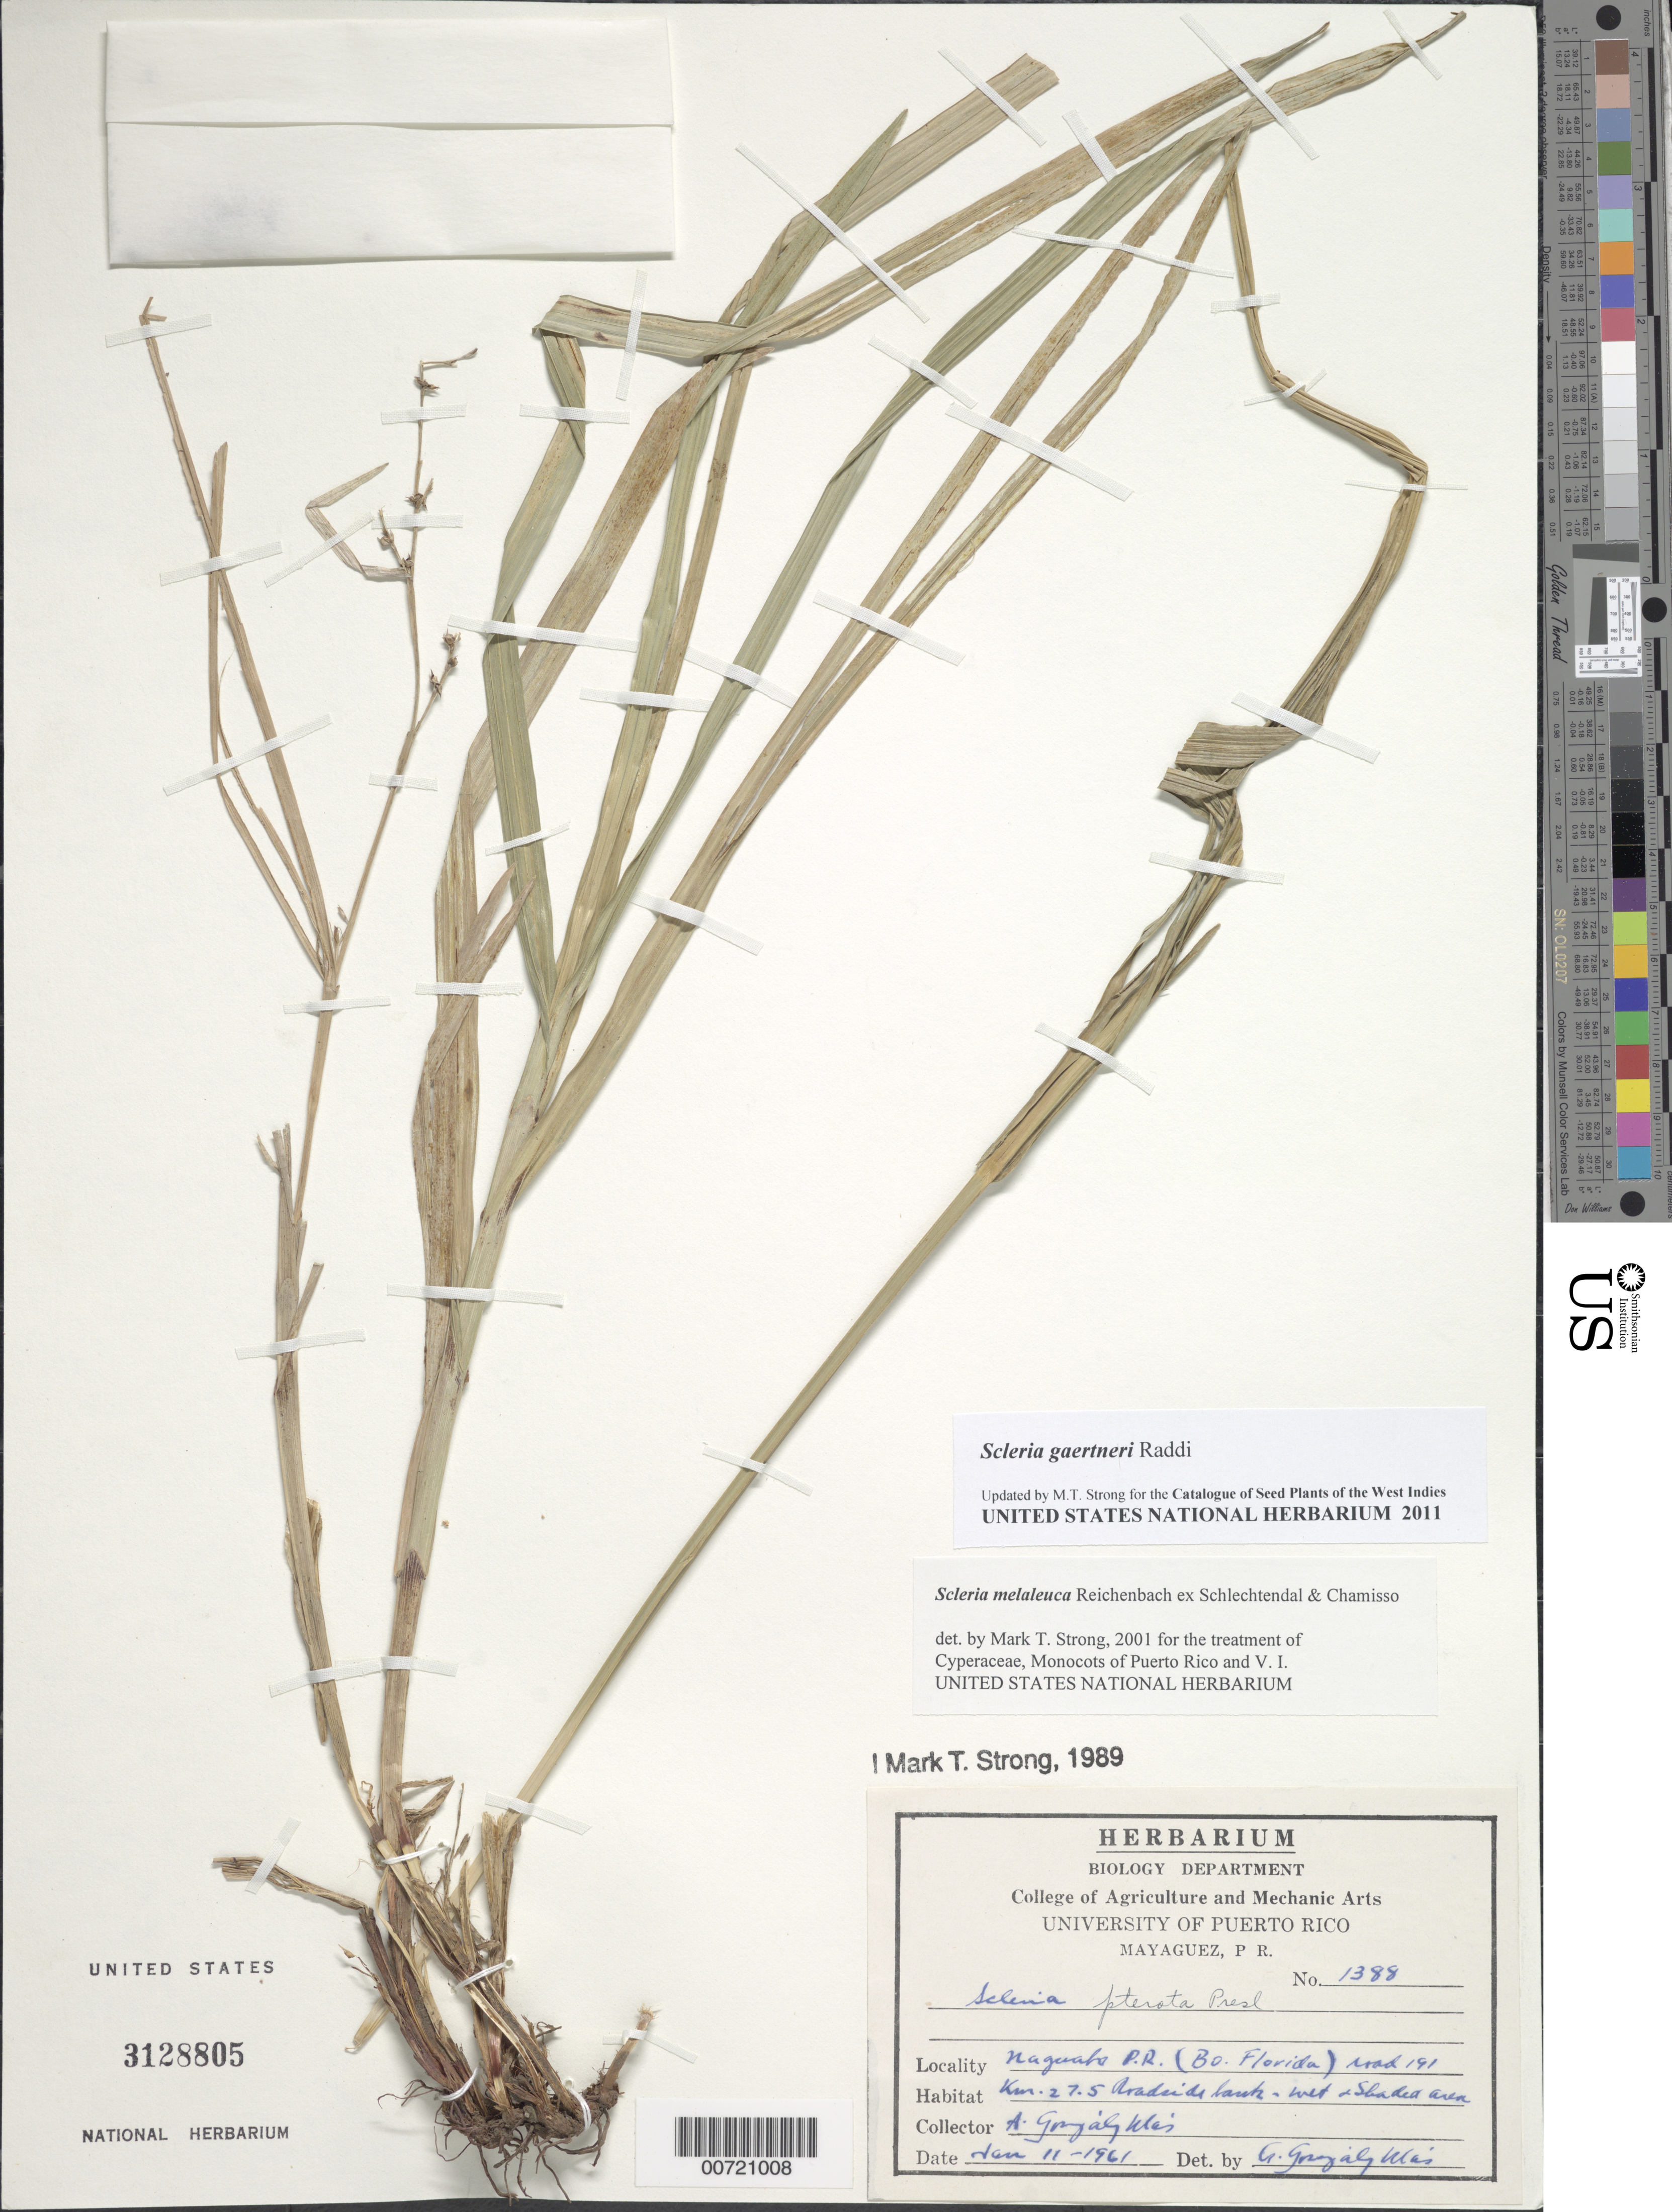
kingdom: Plantae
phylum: Tracheophyta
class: Liliopsida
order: Poales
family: Cyperaceae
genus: Scleria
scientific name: Scleria gaertneri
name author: Raddi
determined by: Strong, M. T., (US), Smithsonian Institution - National Museum of Natural History (UNITED STATES)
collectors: A. González Más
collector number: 1388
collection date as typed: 11 Jan 1961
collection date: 1961-01-11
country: Puerto Rico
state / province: Naguabo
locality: Naguabo: Bo. Florida, Rd. 191, km 27.5.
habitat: Roadside bank.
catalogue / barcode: US 3128805